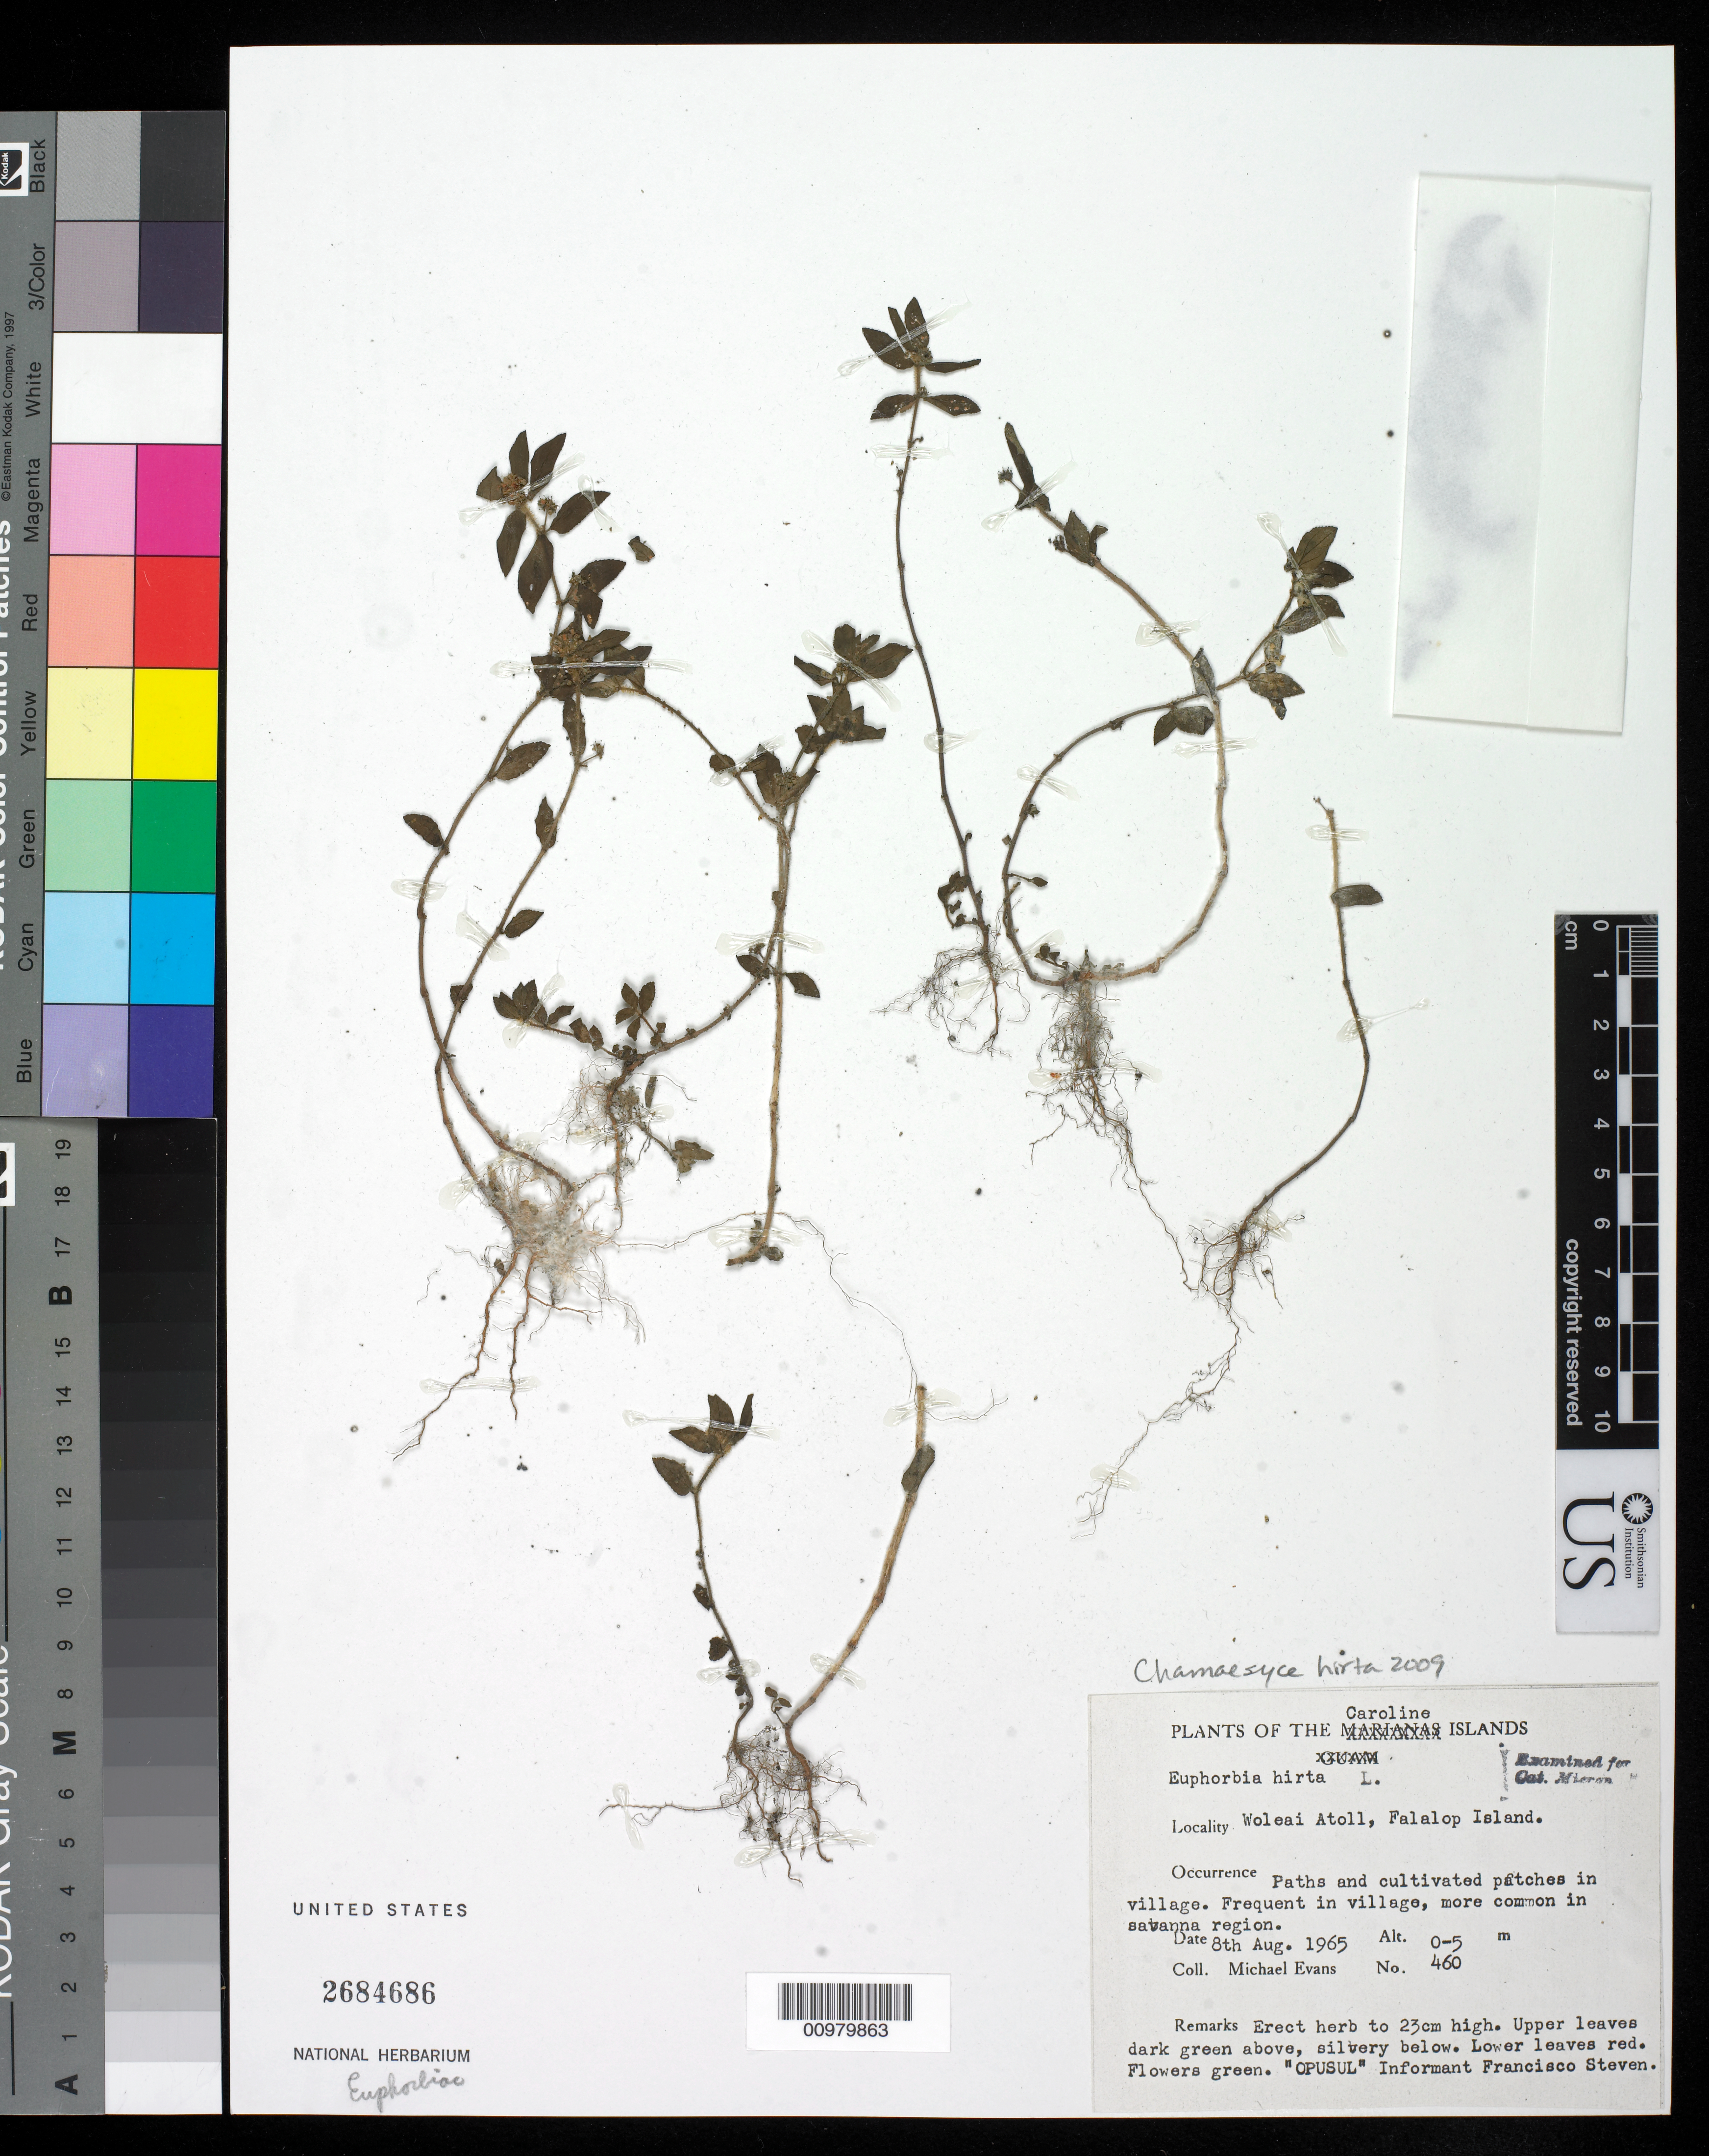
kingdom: Plantae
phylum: Tracheophyta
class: Magnoliopsida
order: Malpighiales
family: Euphorbiaceae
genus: Euphorbia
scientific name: Euphorbia hirta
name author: L.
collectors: M. Evans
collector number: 460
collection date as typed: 08 Aug 1965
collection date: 1965-08-08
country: Micronesia, Federated States of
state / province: Yap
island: Woleai Atoll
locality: Falalop Islet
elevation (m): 0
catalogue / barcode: US 2684686